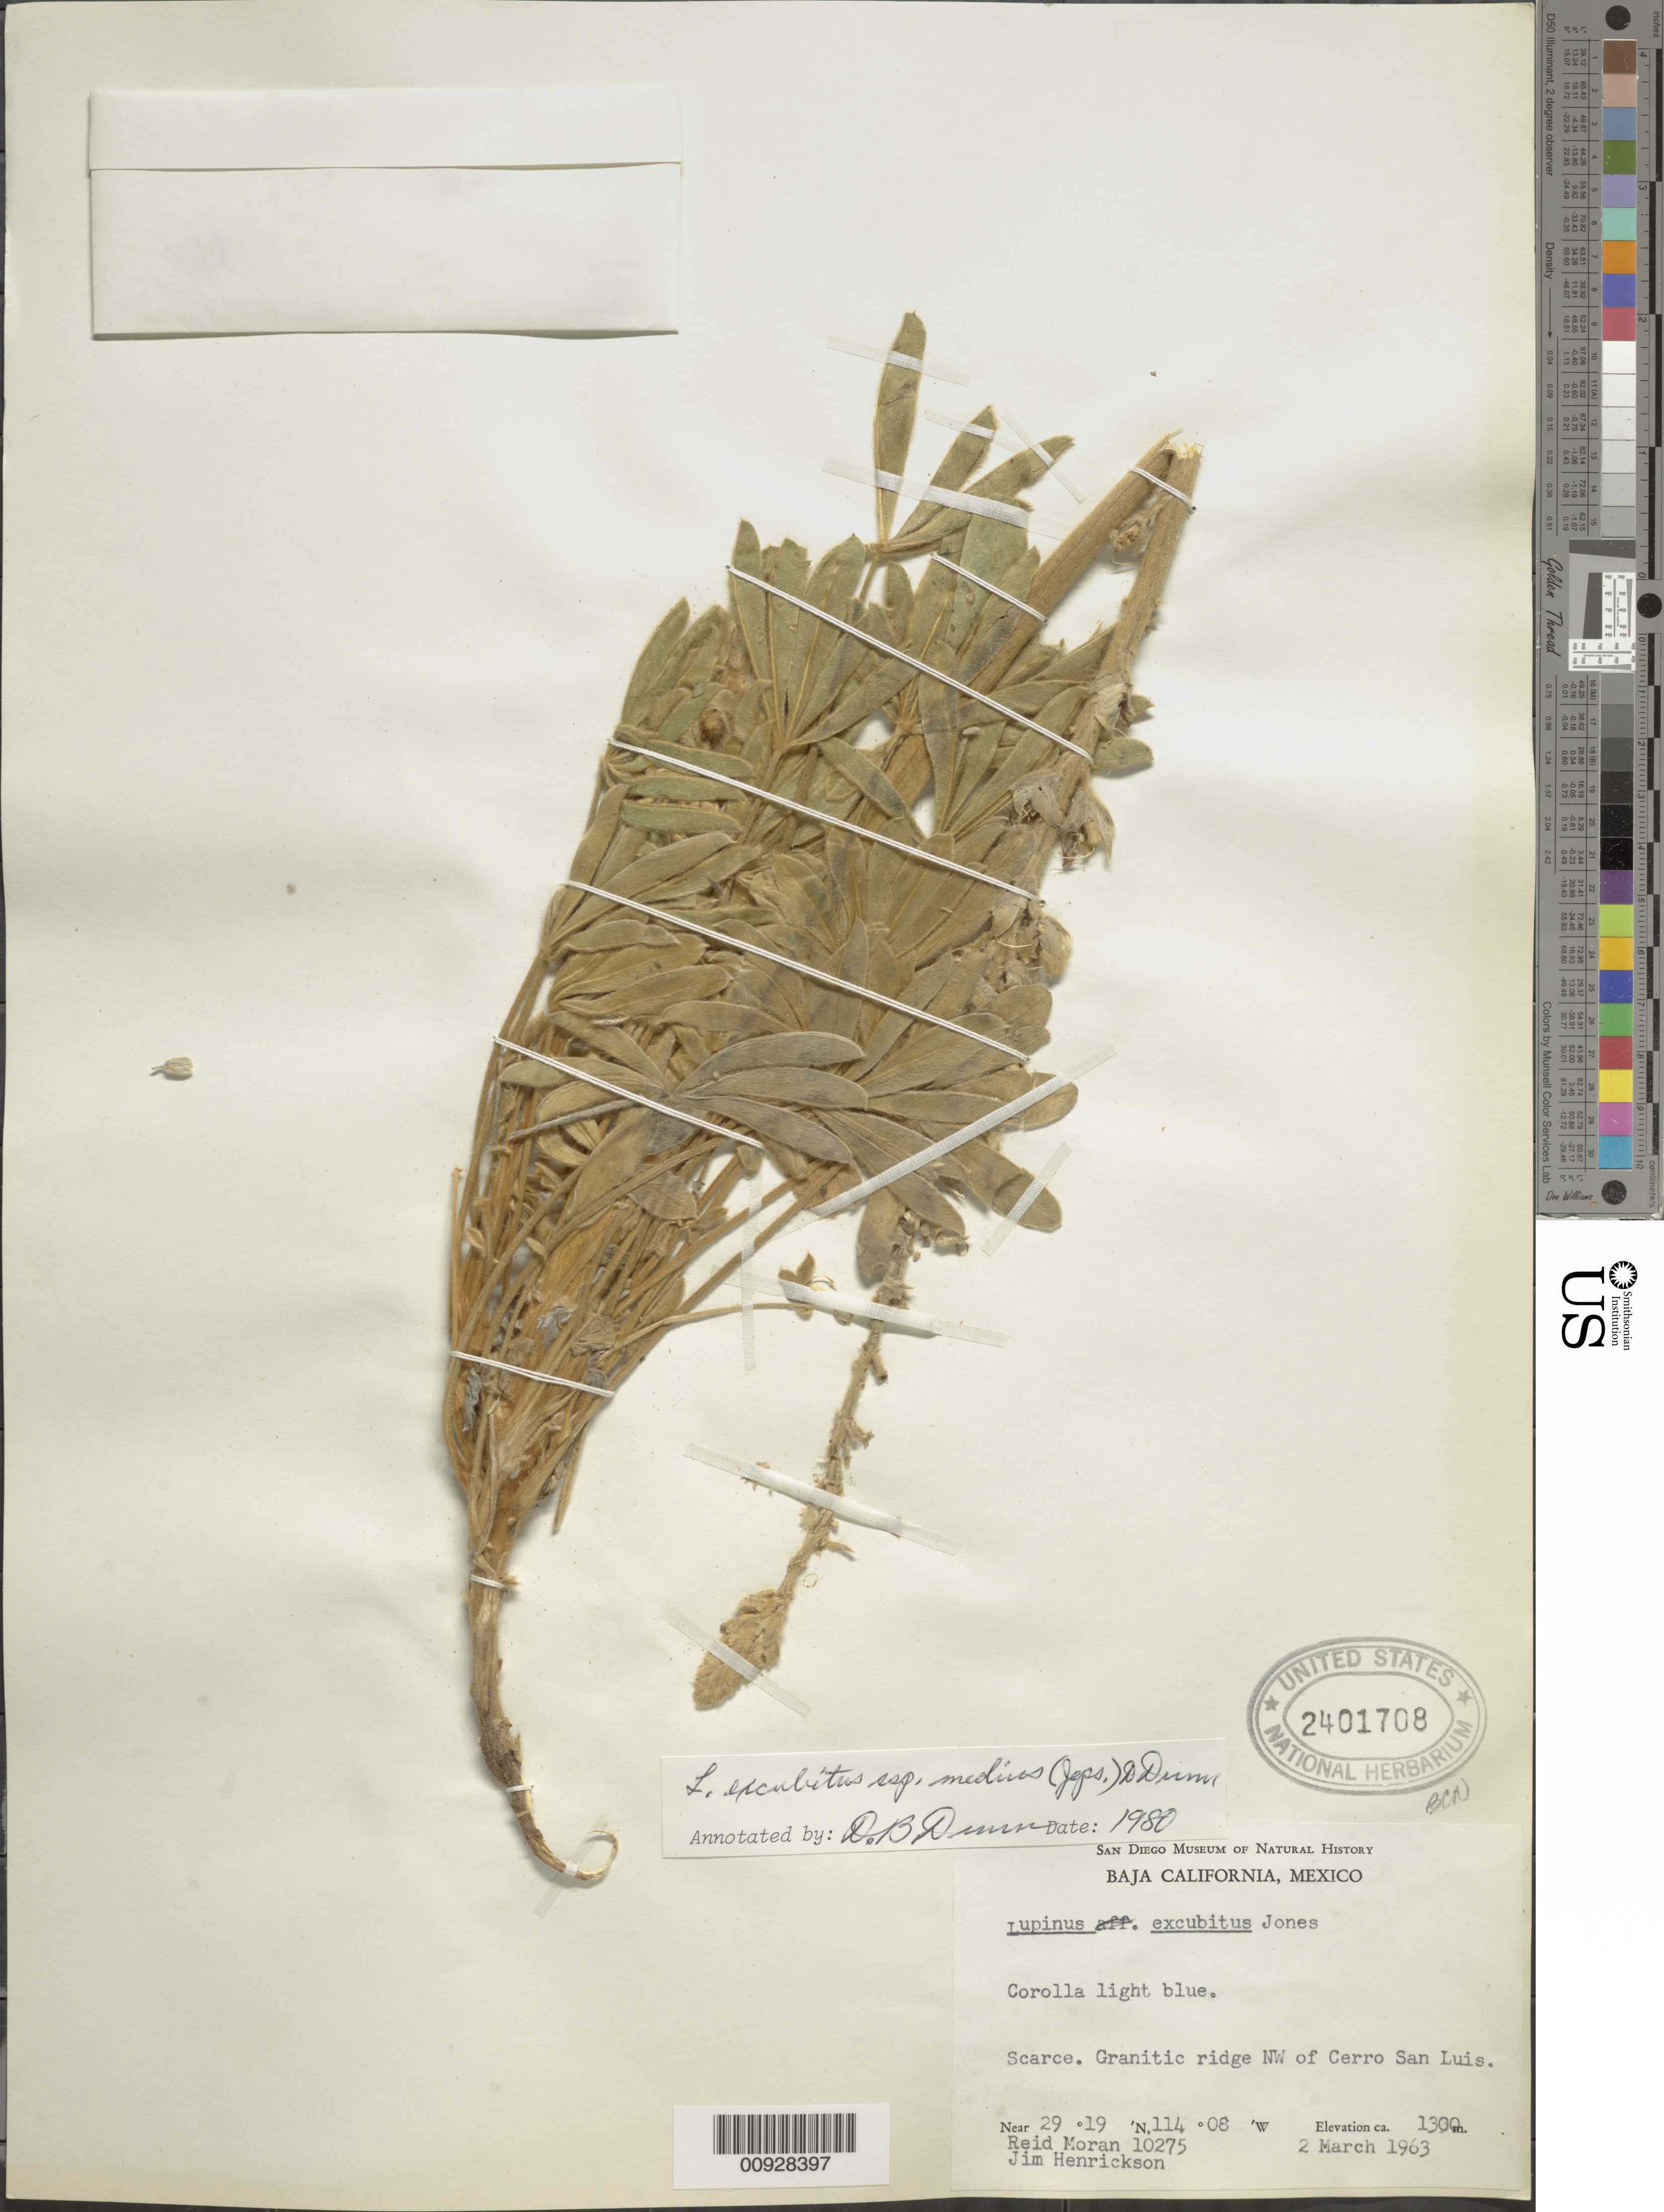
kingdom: Plantae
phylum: Tracheophyta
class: Magnoliopsida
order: Fabales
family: Fabaceae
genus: Lupinus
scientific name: Lupinus excubitus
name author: M.E. Jones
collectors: R. V. Moran & J. Henrickson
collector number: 10275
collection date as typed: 02 Mar 1963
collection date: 1963-03-02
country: Mexico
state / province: Baja California Norte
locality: NW of Cerro San Luis.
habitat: Granitic ridge.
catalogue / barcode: US 2401708